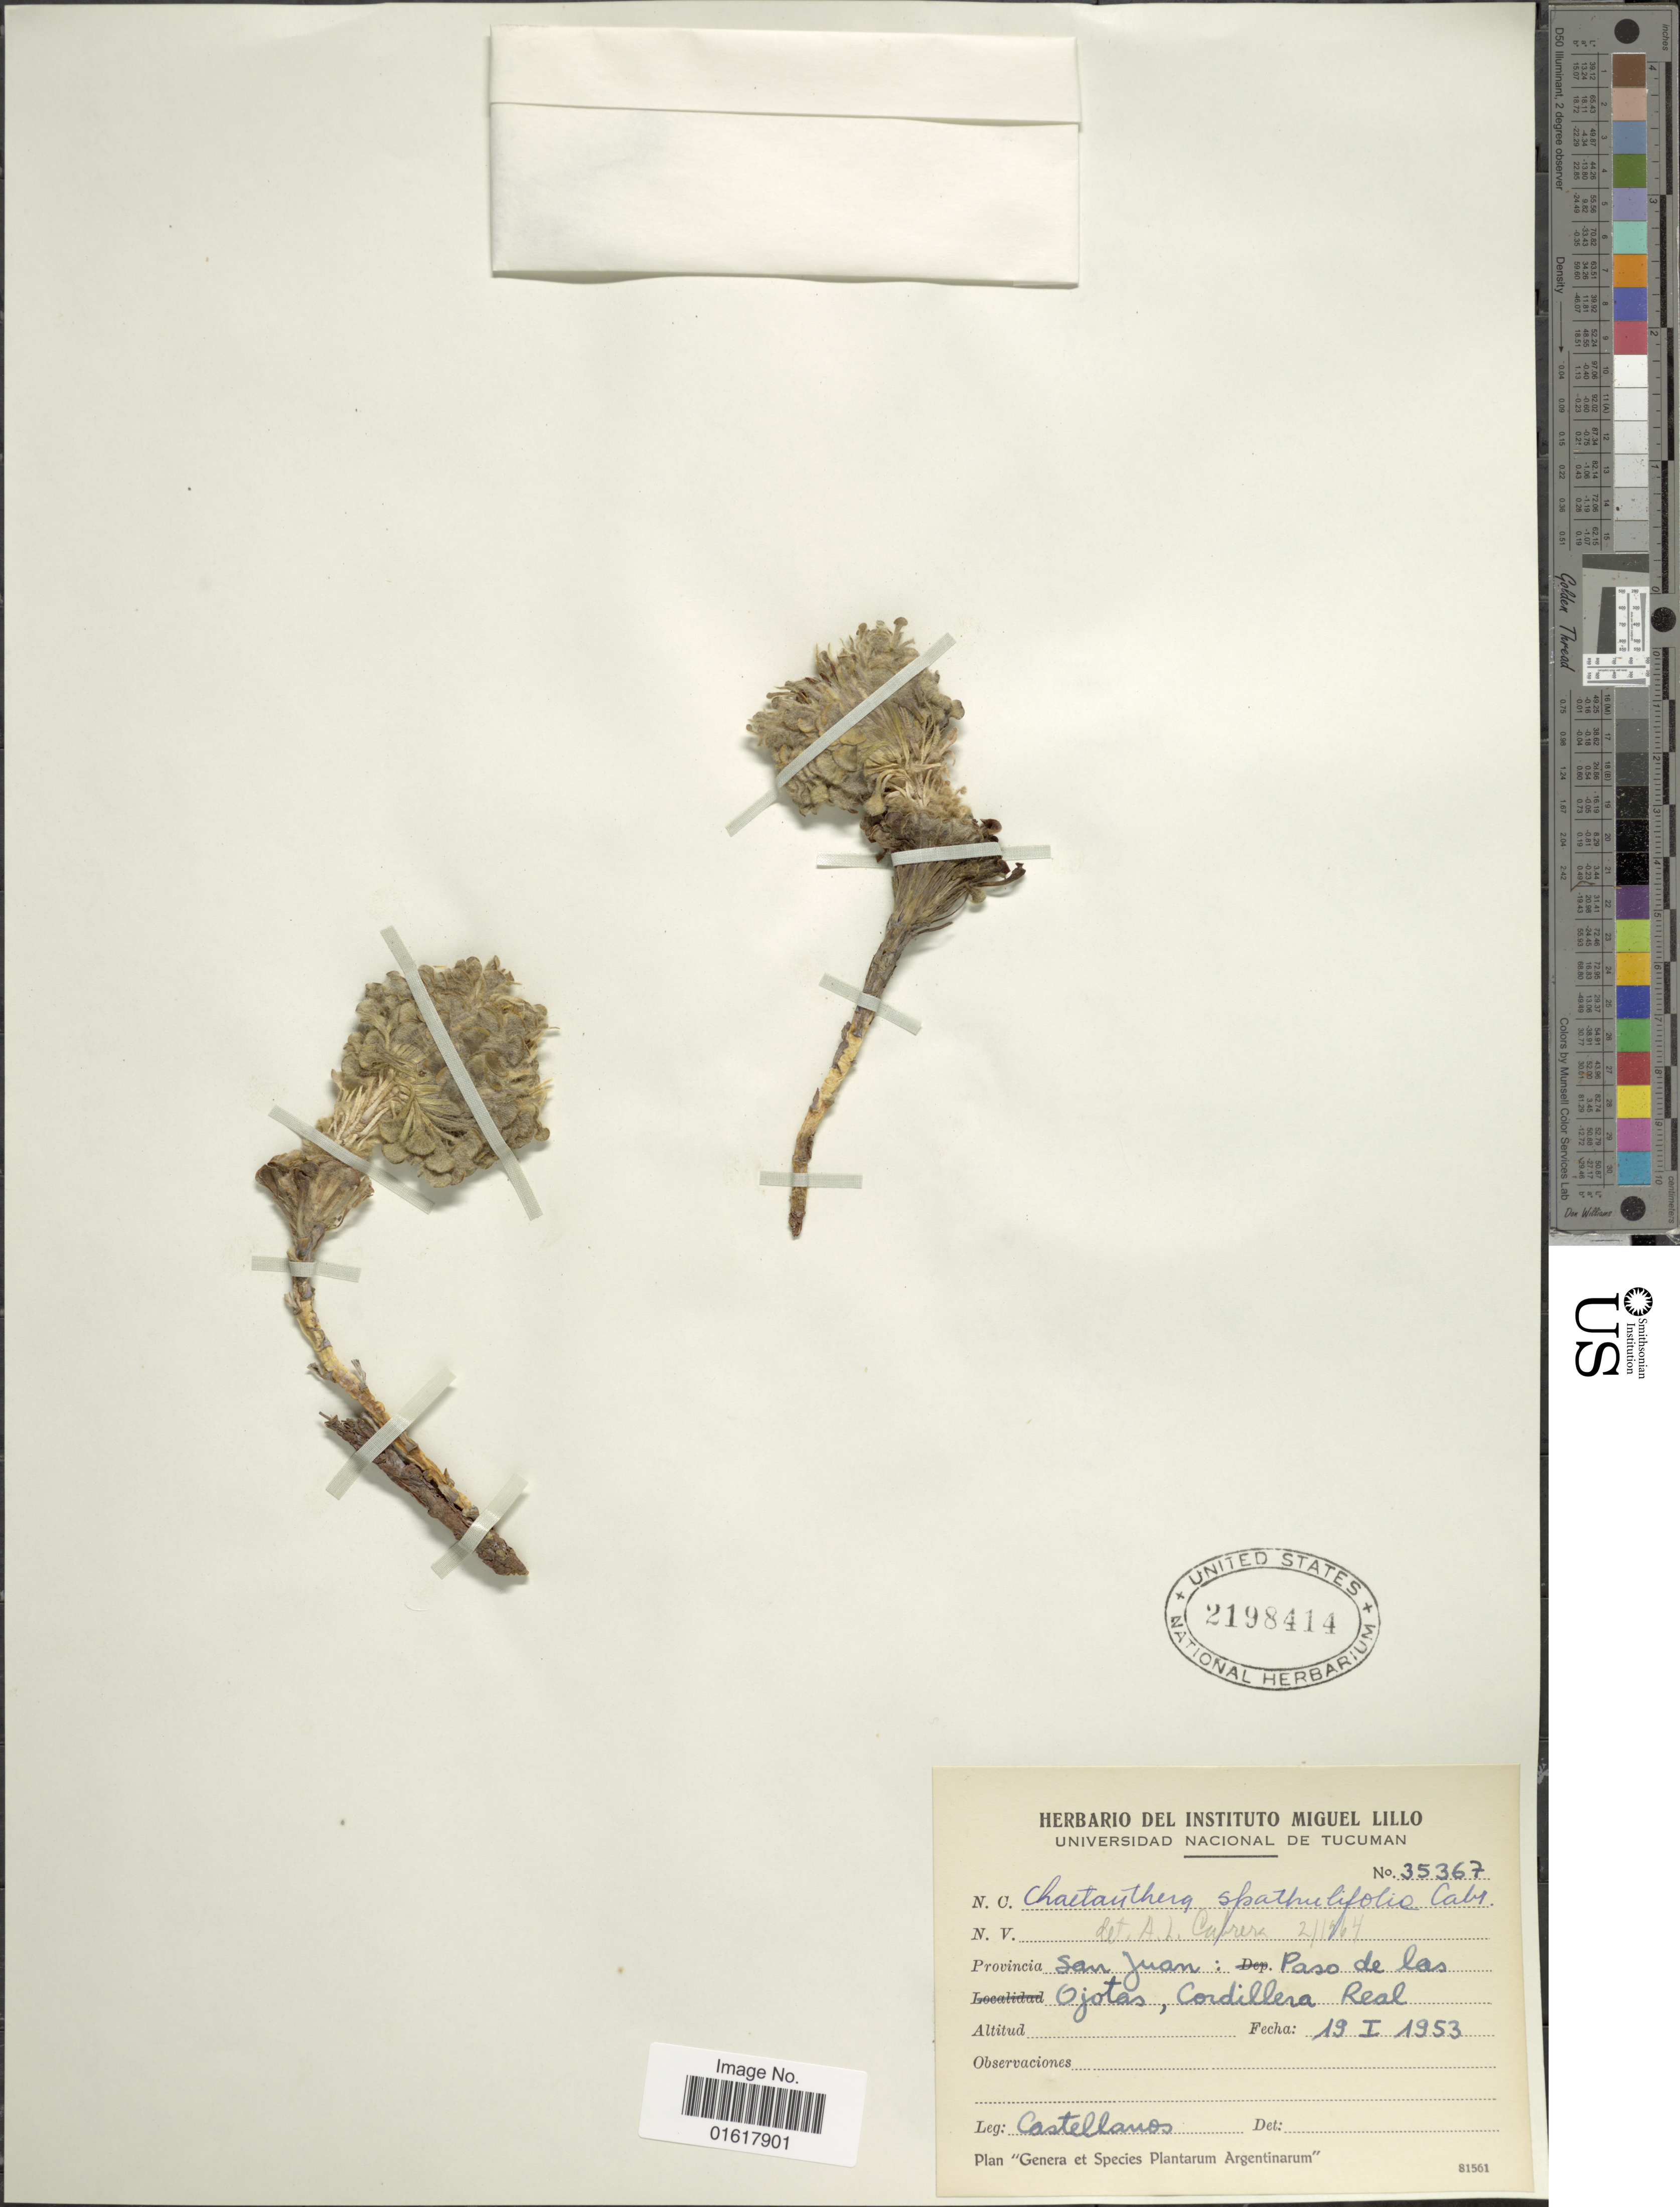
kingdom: Plantae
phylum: Tracheophyta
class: Magnoliopsida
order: Asterales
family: Asteraceae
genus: Chaetanthera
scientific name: Chaetanthera spathulifolia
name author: Cabrera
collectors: -- Castellanos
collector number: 35367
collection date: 1953-01-19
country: Argentina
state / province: San Juan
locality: Paso de las Ojotas, Cordillera Real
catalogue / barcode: US 2198414